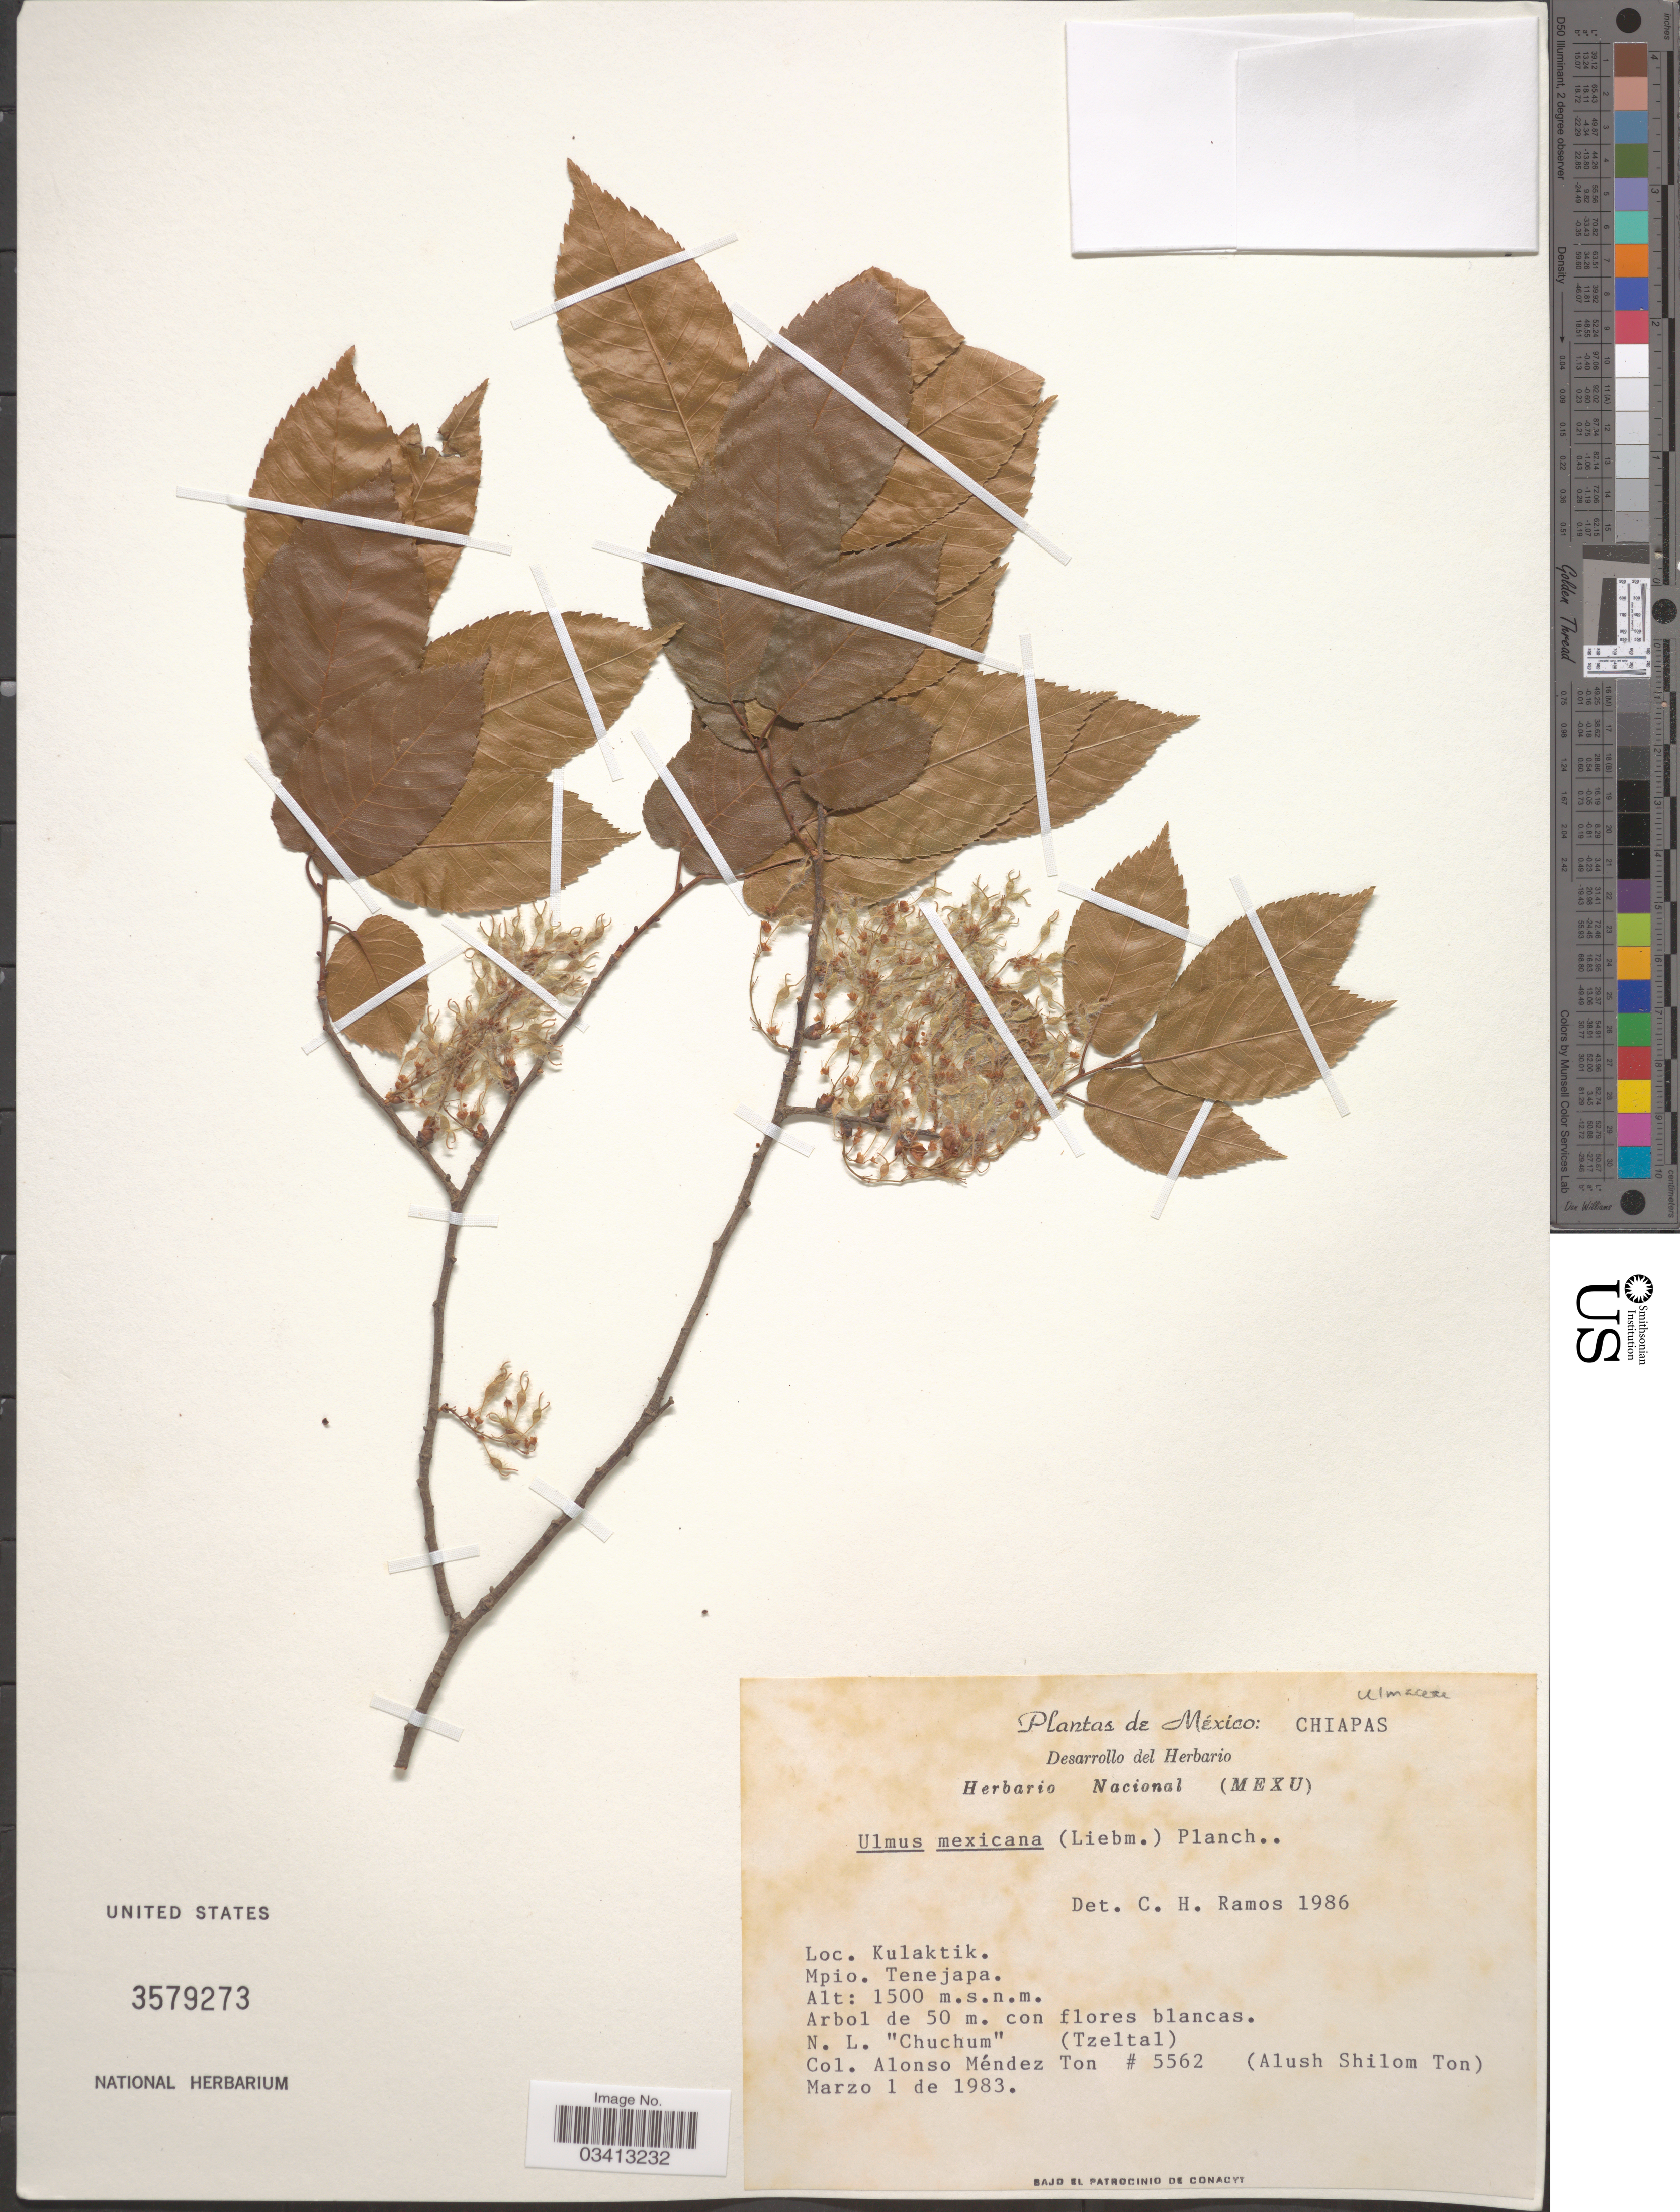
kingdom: Plantae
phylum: Tracheophyta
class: Magnoliopsida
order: Rosales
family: Ulmaceae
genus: Ulmus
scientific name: Ulmus mexicana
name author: (Liebm.) Planch.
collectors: A. M. Ton & A. Ton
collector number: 5562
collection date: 1983-03-01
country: Mexico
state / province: Chiapas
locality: Kulaktik. Mpio. Tenejapa.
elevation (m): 1500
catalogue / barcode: US 3579273